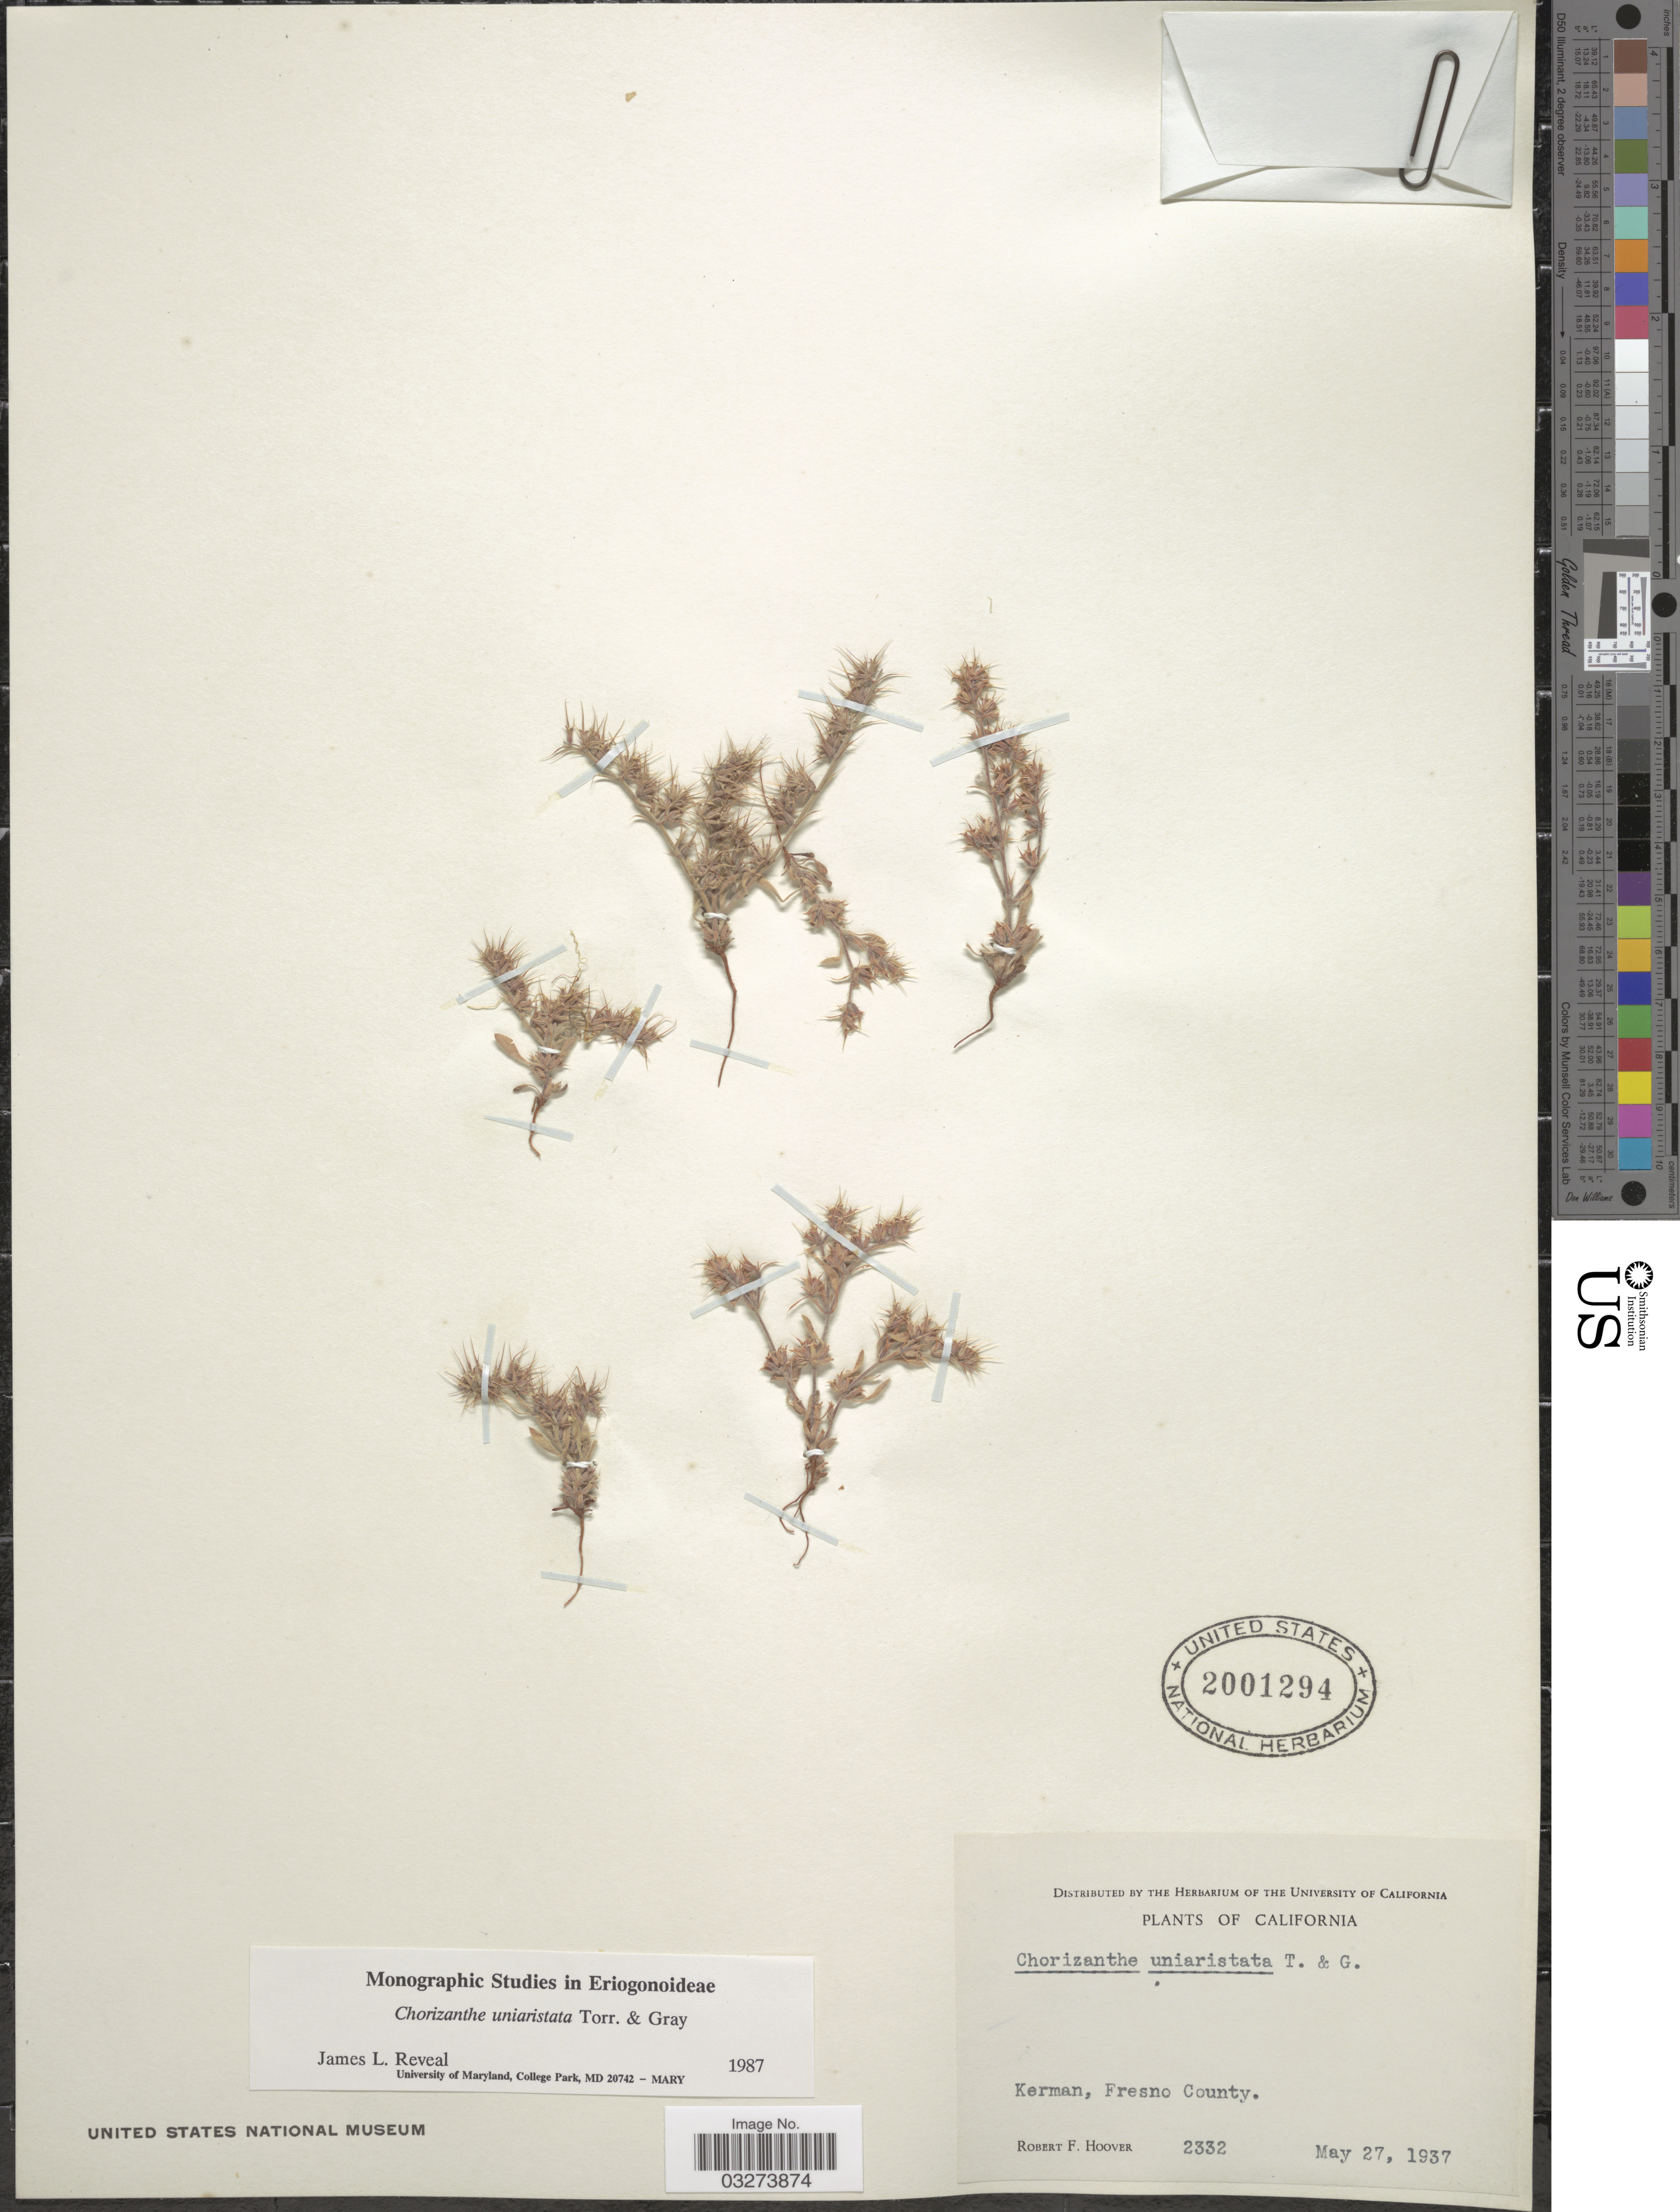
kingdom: Plantae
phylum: Tracheophyta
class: Magnoliopsida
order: Caryophyllales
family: Polygonaceae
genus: Chorizanthe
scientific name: Chorizanthe uniaristata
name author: Torr. & A. Gray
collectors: R. F. Hoover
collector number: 2332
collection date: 1937-05-27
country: United States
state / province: California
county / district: Fresno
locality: Kerman, Fresno County.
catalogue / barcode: US 2001294